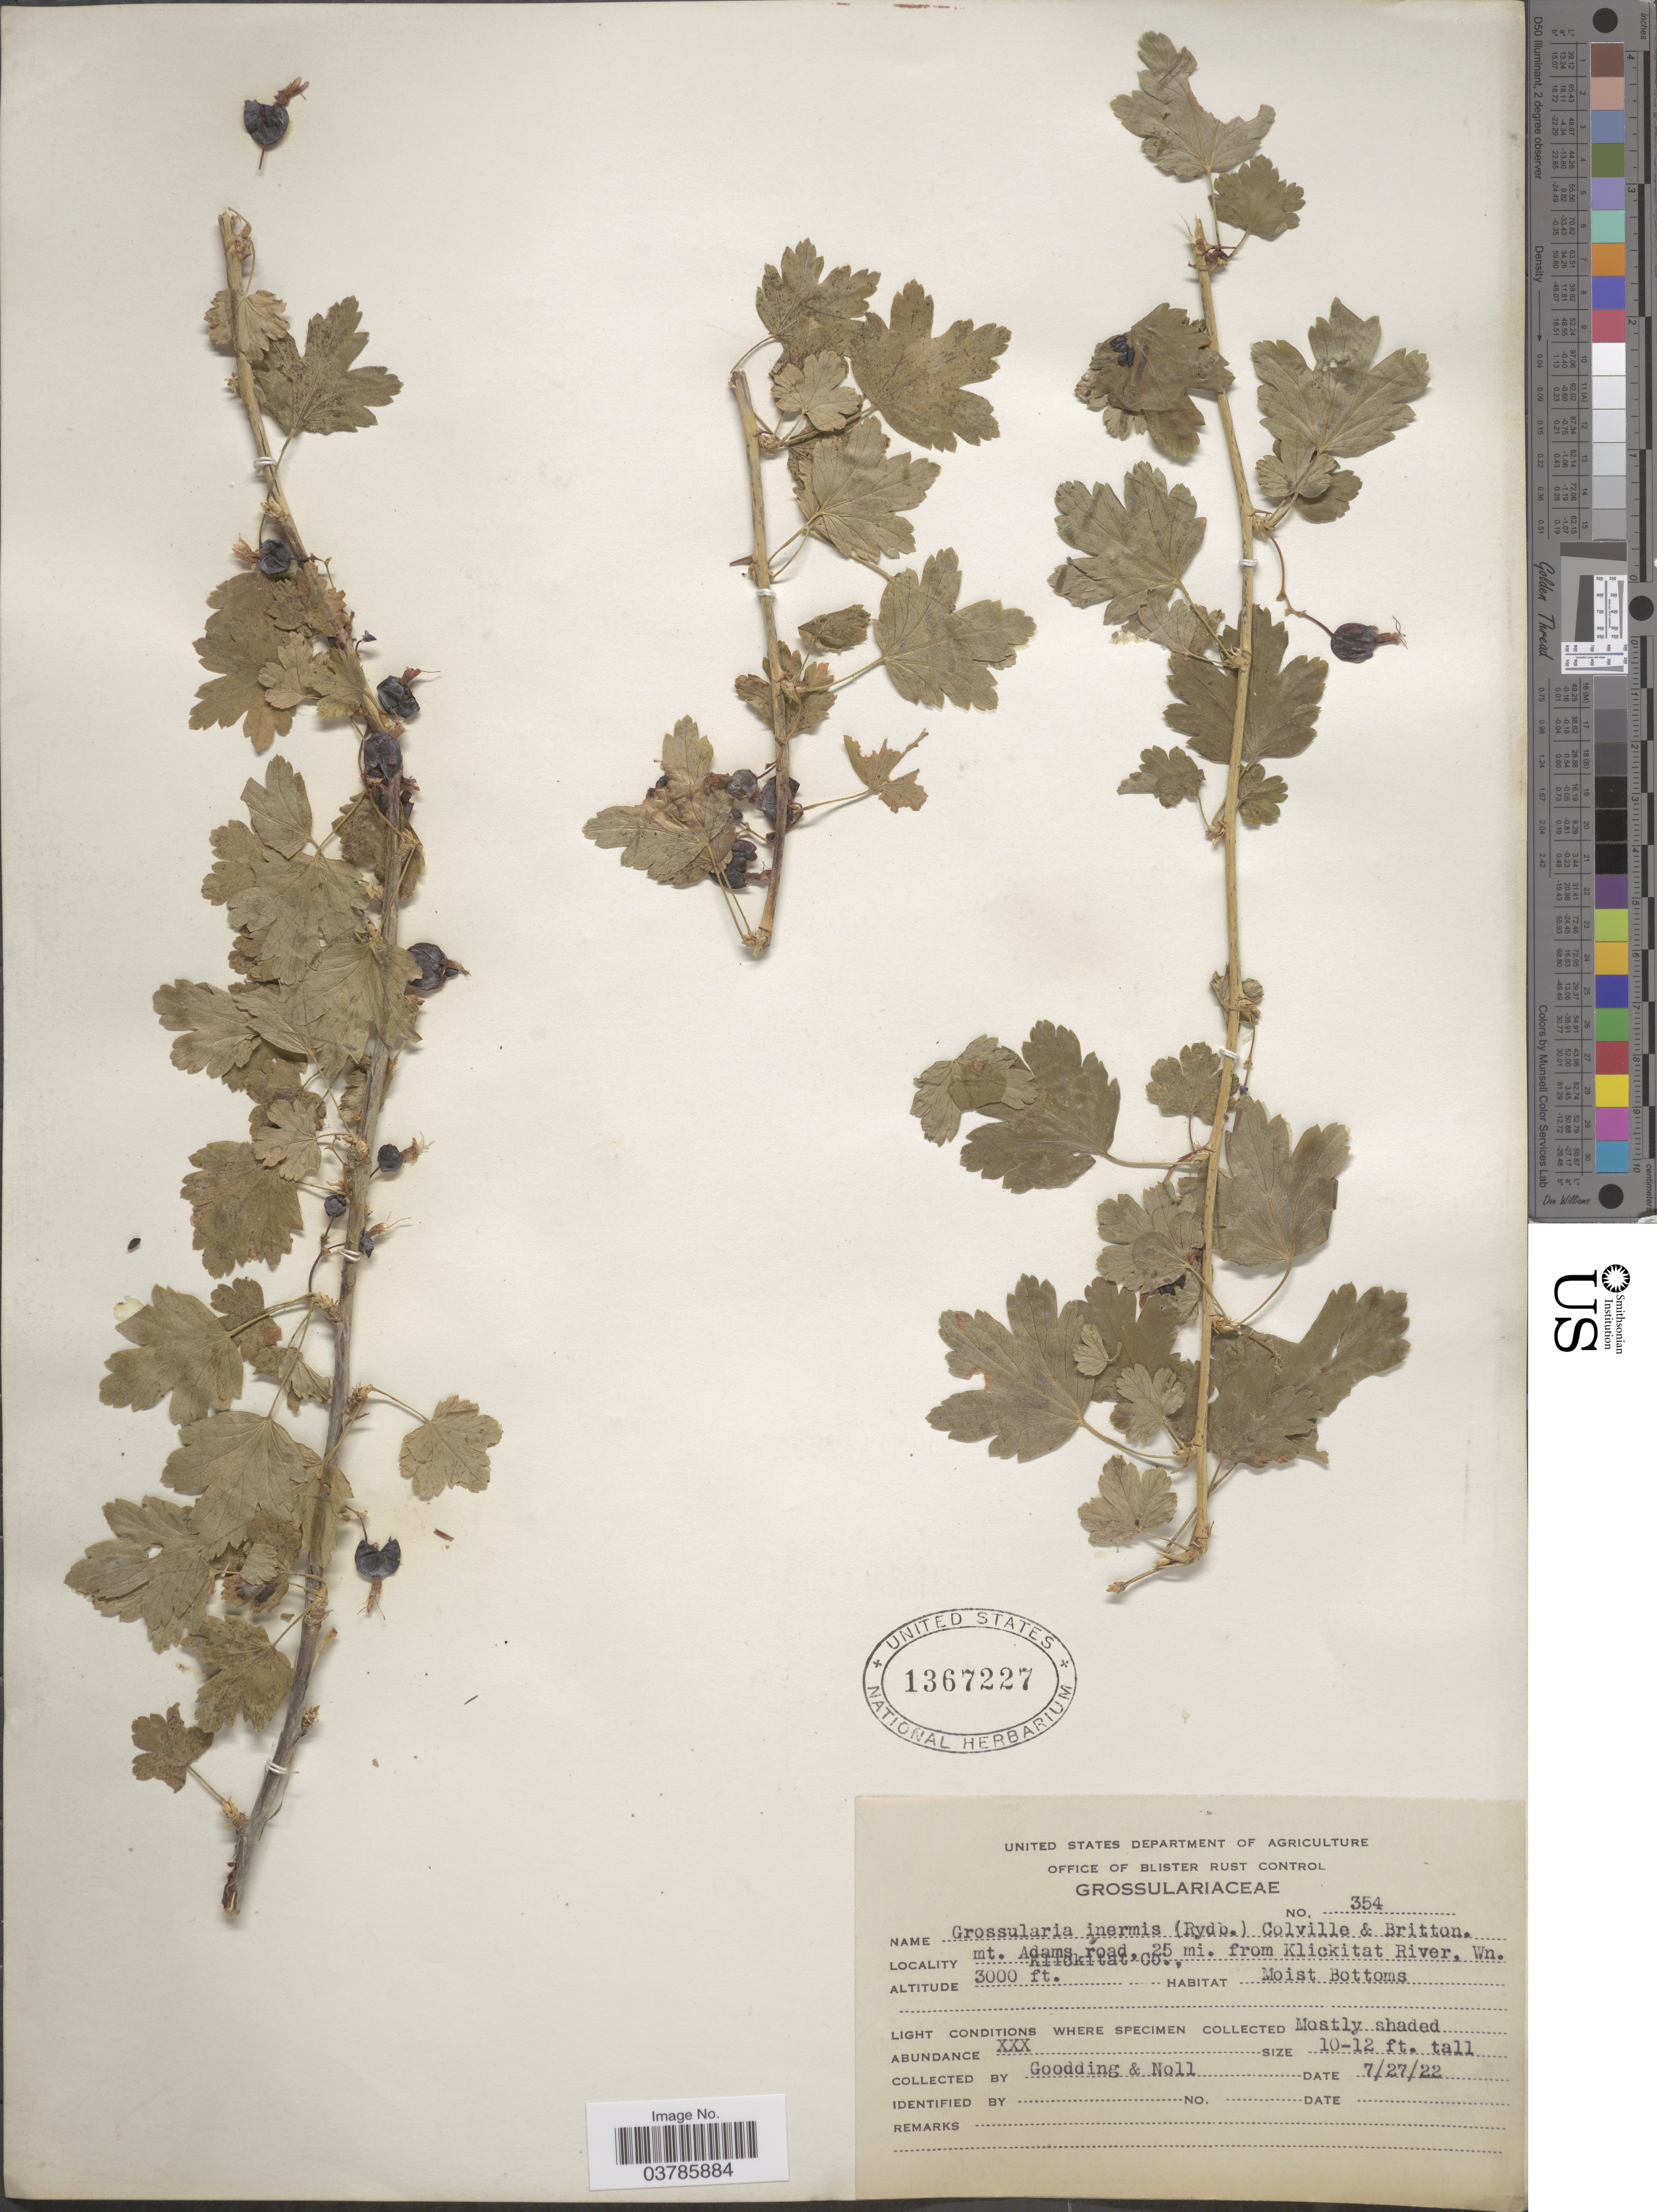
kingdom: Plantae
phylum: Tracheophyta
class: Magnoliopsida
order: Saxifragales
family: Grossulariaceae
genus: Ribes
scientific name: Ribes inerme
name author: Rydb.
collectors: Goodding & Noll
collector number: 354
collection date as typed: Transcribed d/m/y: 27/7/22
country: United States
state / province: Washington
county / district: Klickitat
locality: Mt. Adams road. Klickitat Co., 25 mi. from Klickitat River, Wn.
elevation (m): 914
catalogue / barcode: US 1367227